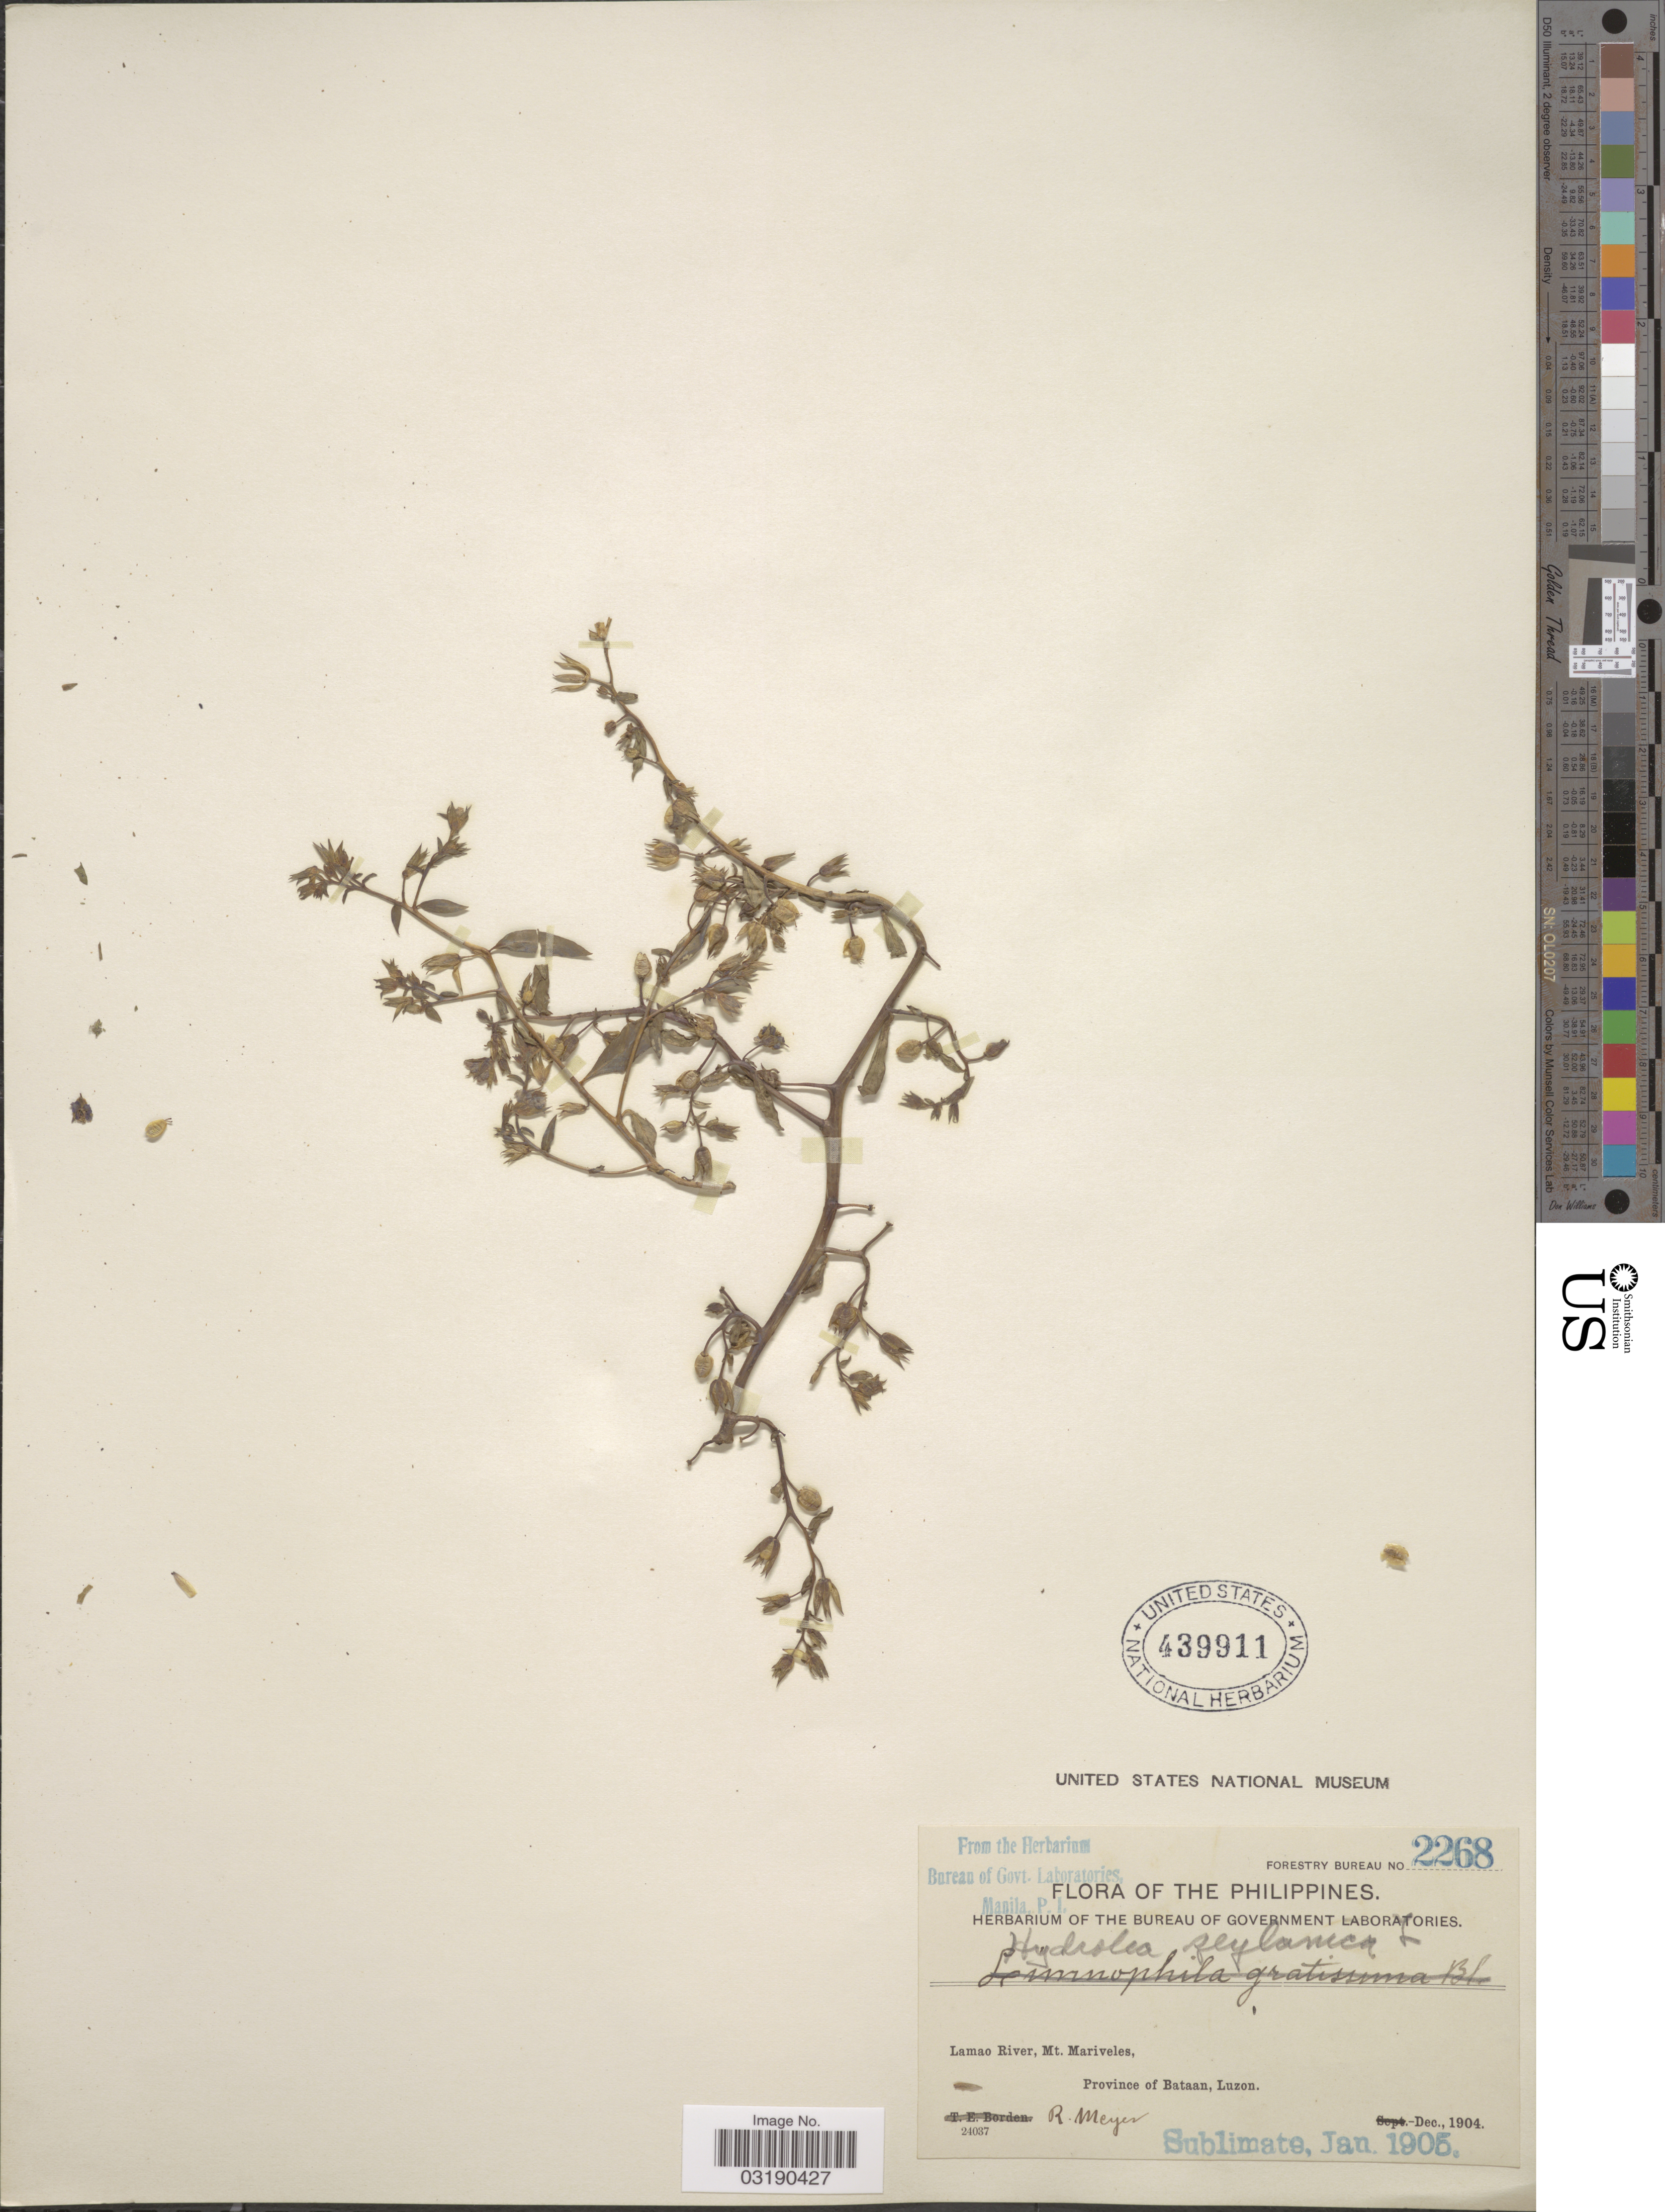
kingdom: Plantae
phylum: Tracheophyta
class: Magnoliopsida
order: Solanales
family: Hydroleaceae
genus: Hydrolea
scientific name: Hydrolea zeylanica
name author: (L.) Vahl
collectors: R. Meyer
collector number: Forestry Bureau 2268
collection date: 1904-12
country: Philippines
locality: Lamao River, Mt. Mariveles, Province of Bataan, Luzon.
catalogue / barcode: US 439911